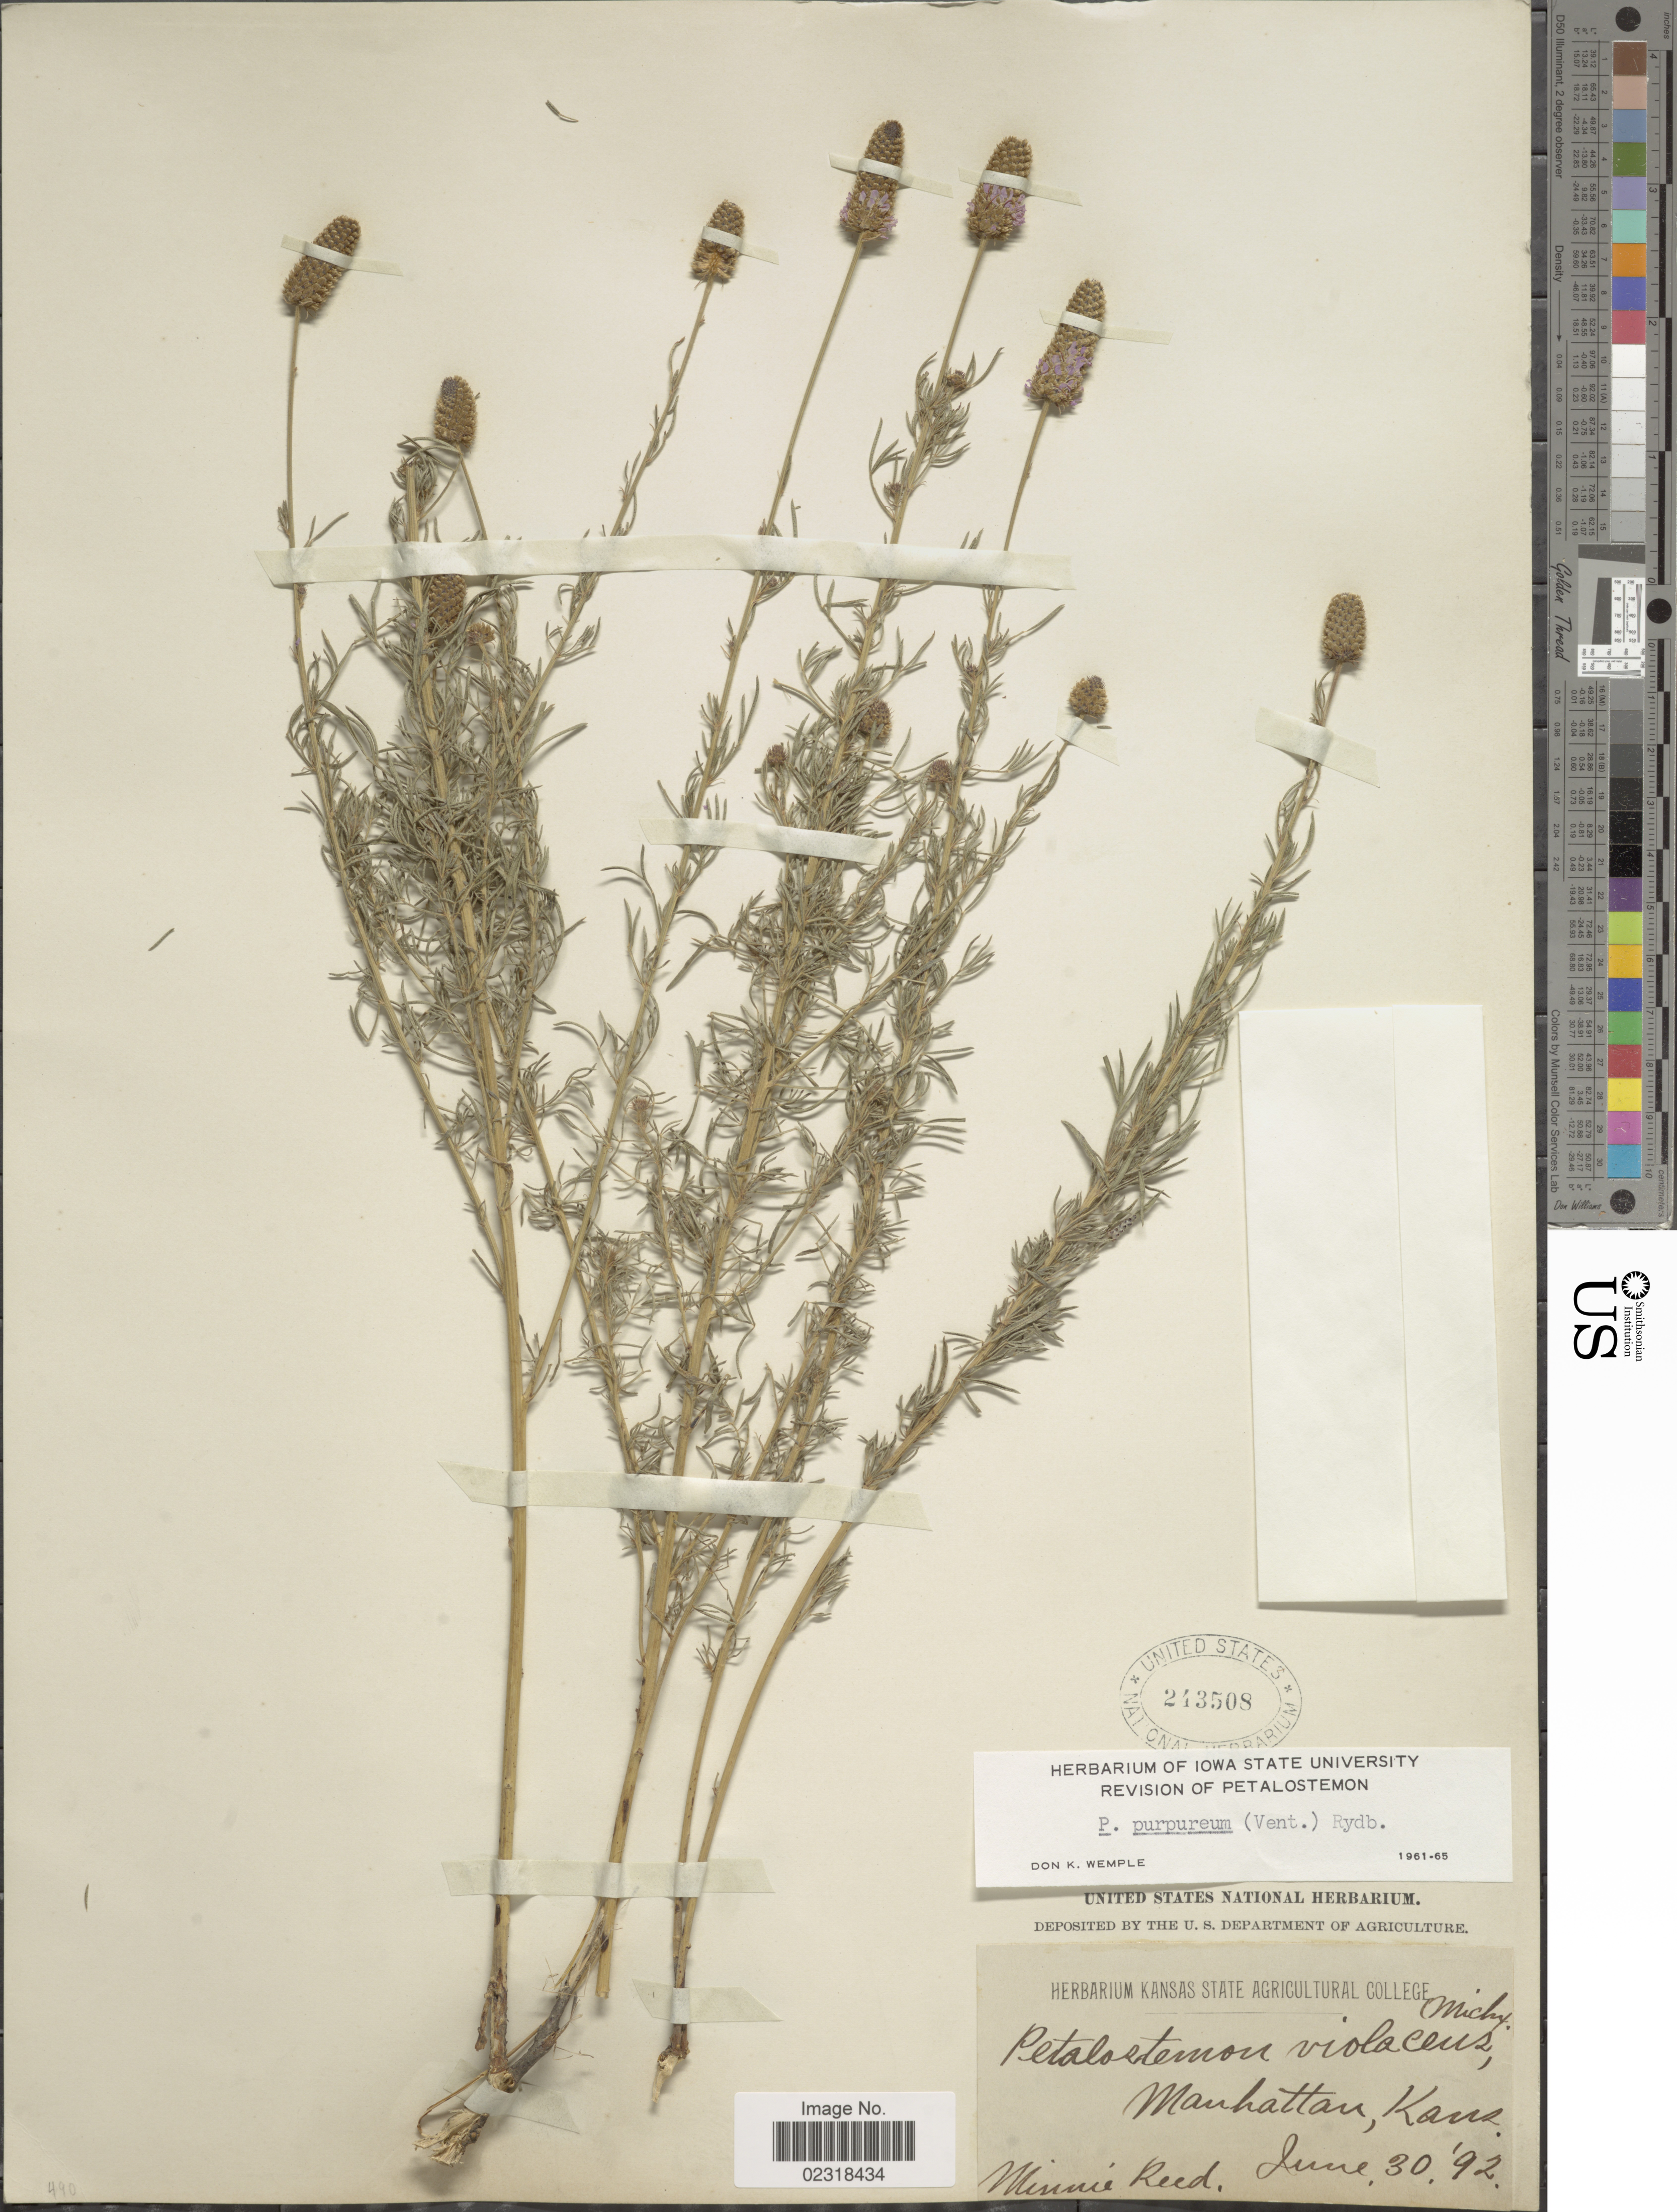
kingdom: Plantae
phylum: Tracheophyta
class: Magnoliopsida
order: Fabales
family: Fabaceae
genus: Dalea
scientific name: Dalea purpurea var. purpurea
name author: Vent.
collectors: M. Reed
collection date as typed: Transcribed d/m/y: 30/6/92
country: United States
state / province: Kansas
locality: Manhattan, Kans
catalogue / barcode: US 243508